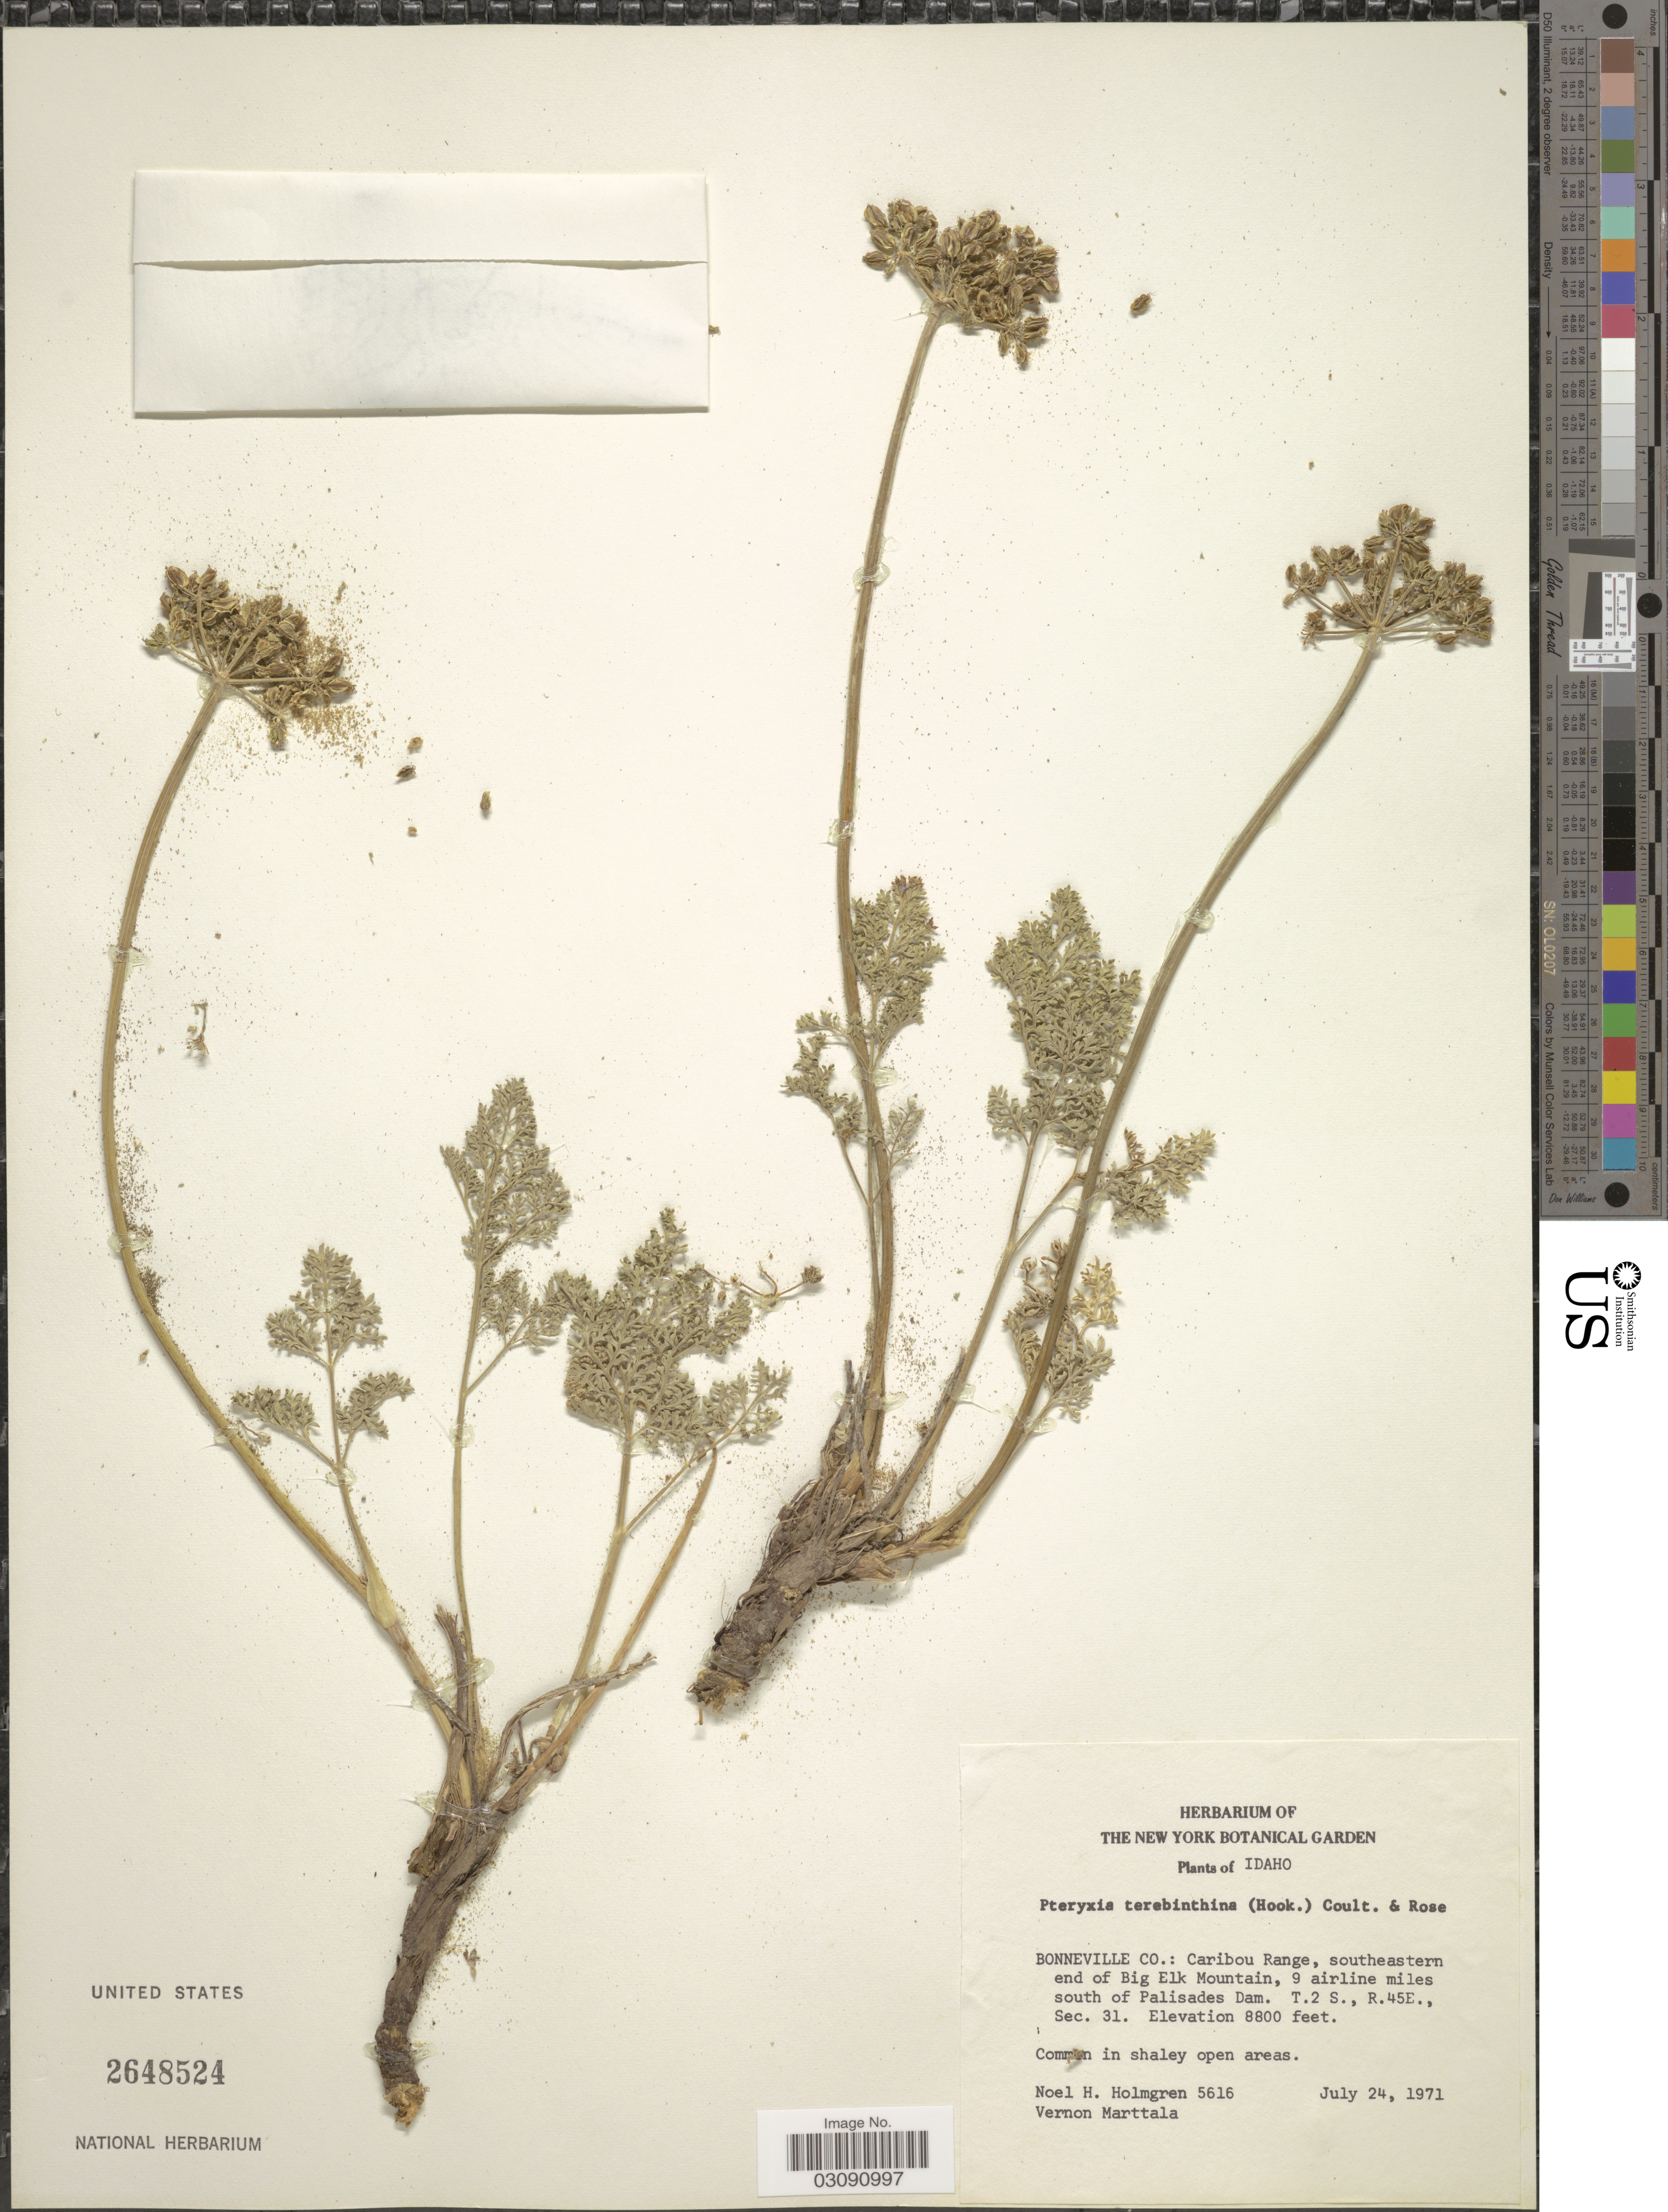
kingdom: Plantae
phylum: Tracheophyta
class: Magnoliopsida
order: Apiales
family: Apiaceae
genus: Pteryxia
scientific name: Pteryxia terebinthina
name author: (Hook.) J.M. Coult. & Rose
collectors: N. H. Holmgren & V. Marttala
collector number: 5616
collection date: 1971-07-24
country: United States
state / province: Idaho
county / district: Bonneville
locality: Caribou Range, southeastern end of Big Elk Mountain, 9 airline miles south of Palisades Dam. T2S, R45E, Sec.31.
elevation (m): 2682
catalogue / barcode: US 2648524